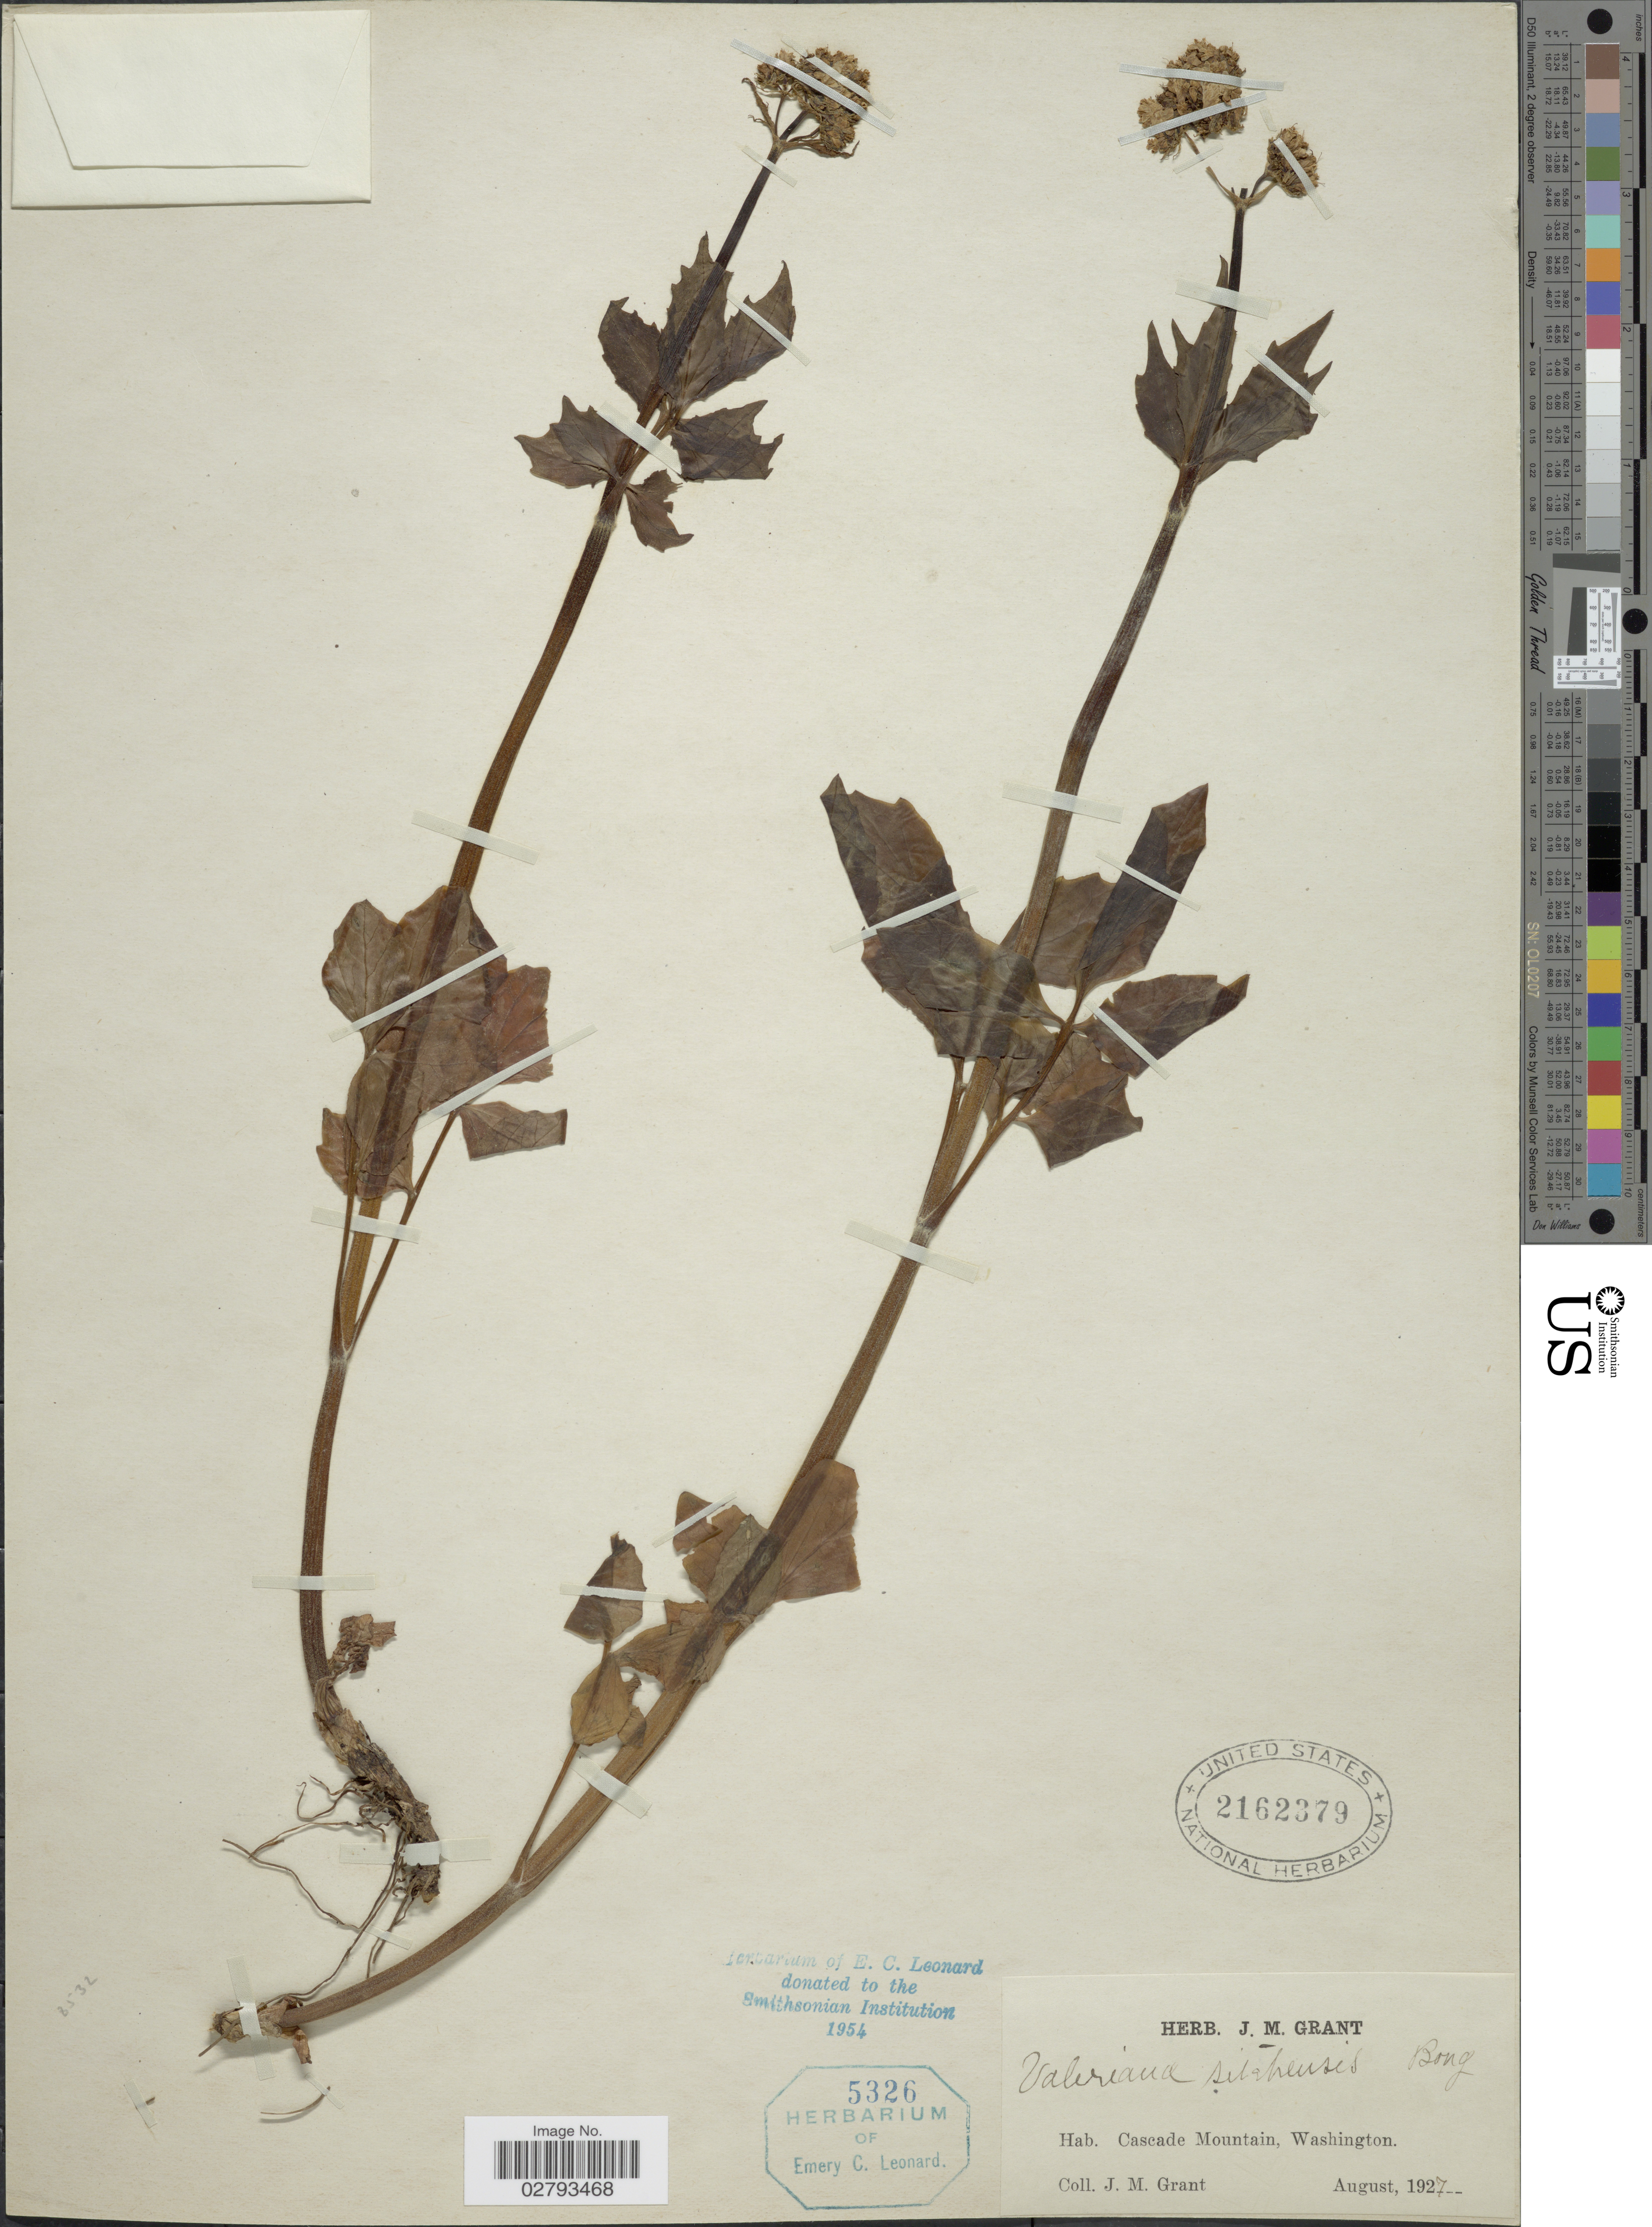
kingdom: Plantae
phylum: Tracheophyta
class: Magnoliopsida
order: Dipsacales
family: Caprifoliaceae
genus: Valeriana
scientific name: Valeriana sitchensis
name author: Bong.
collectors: J. M. Grant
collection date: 1927-08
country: United States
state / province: Washington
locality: Cascade Mountain.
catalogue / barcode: US 2162379